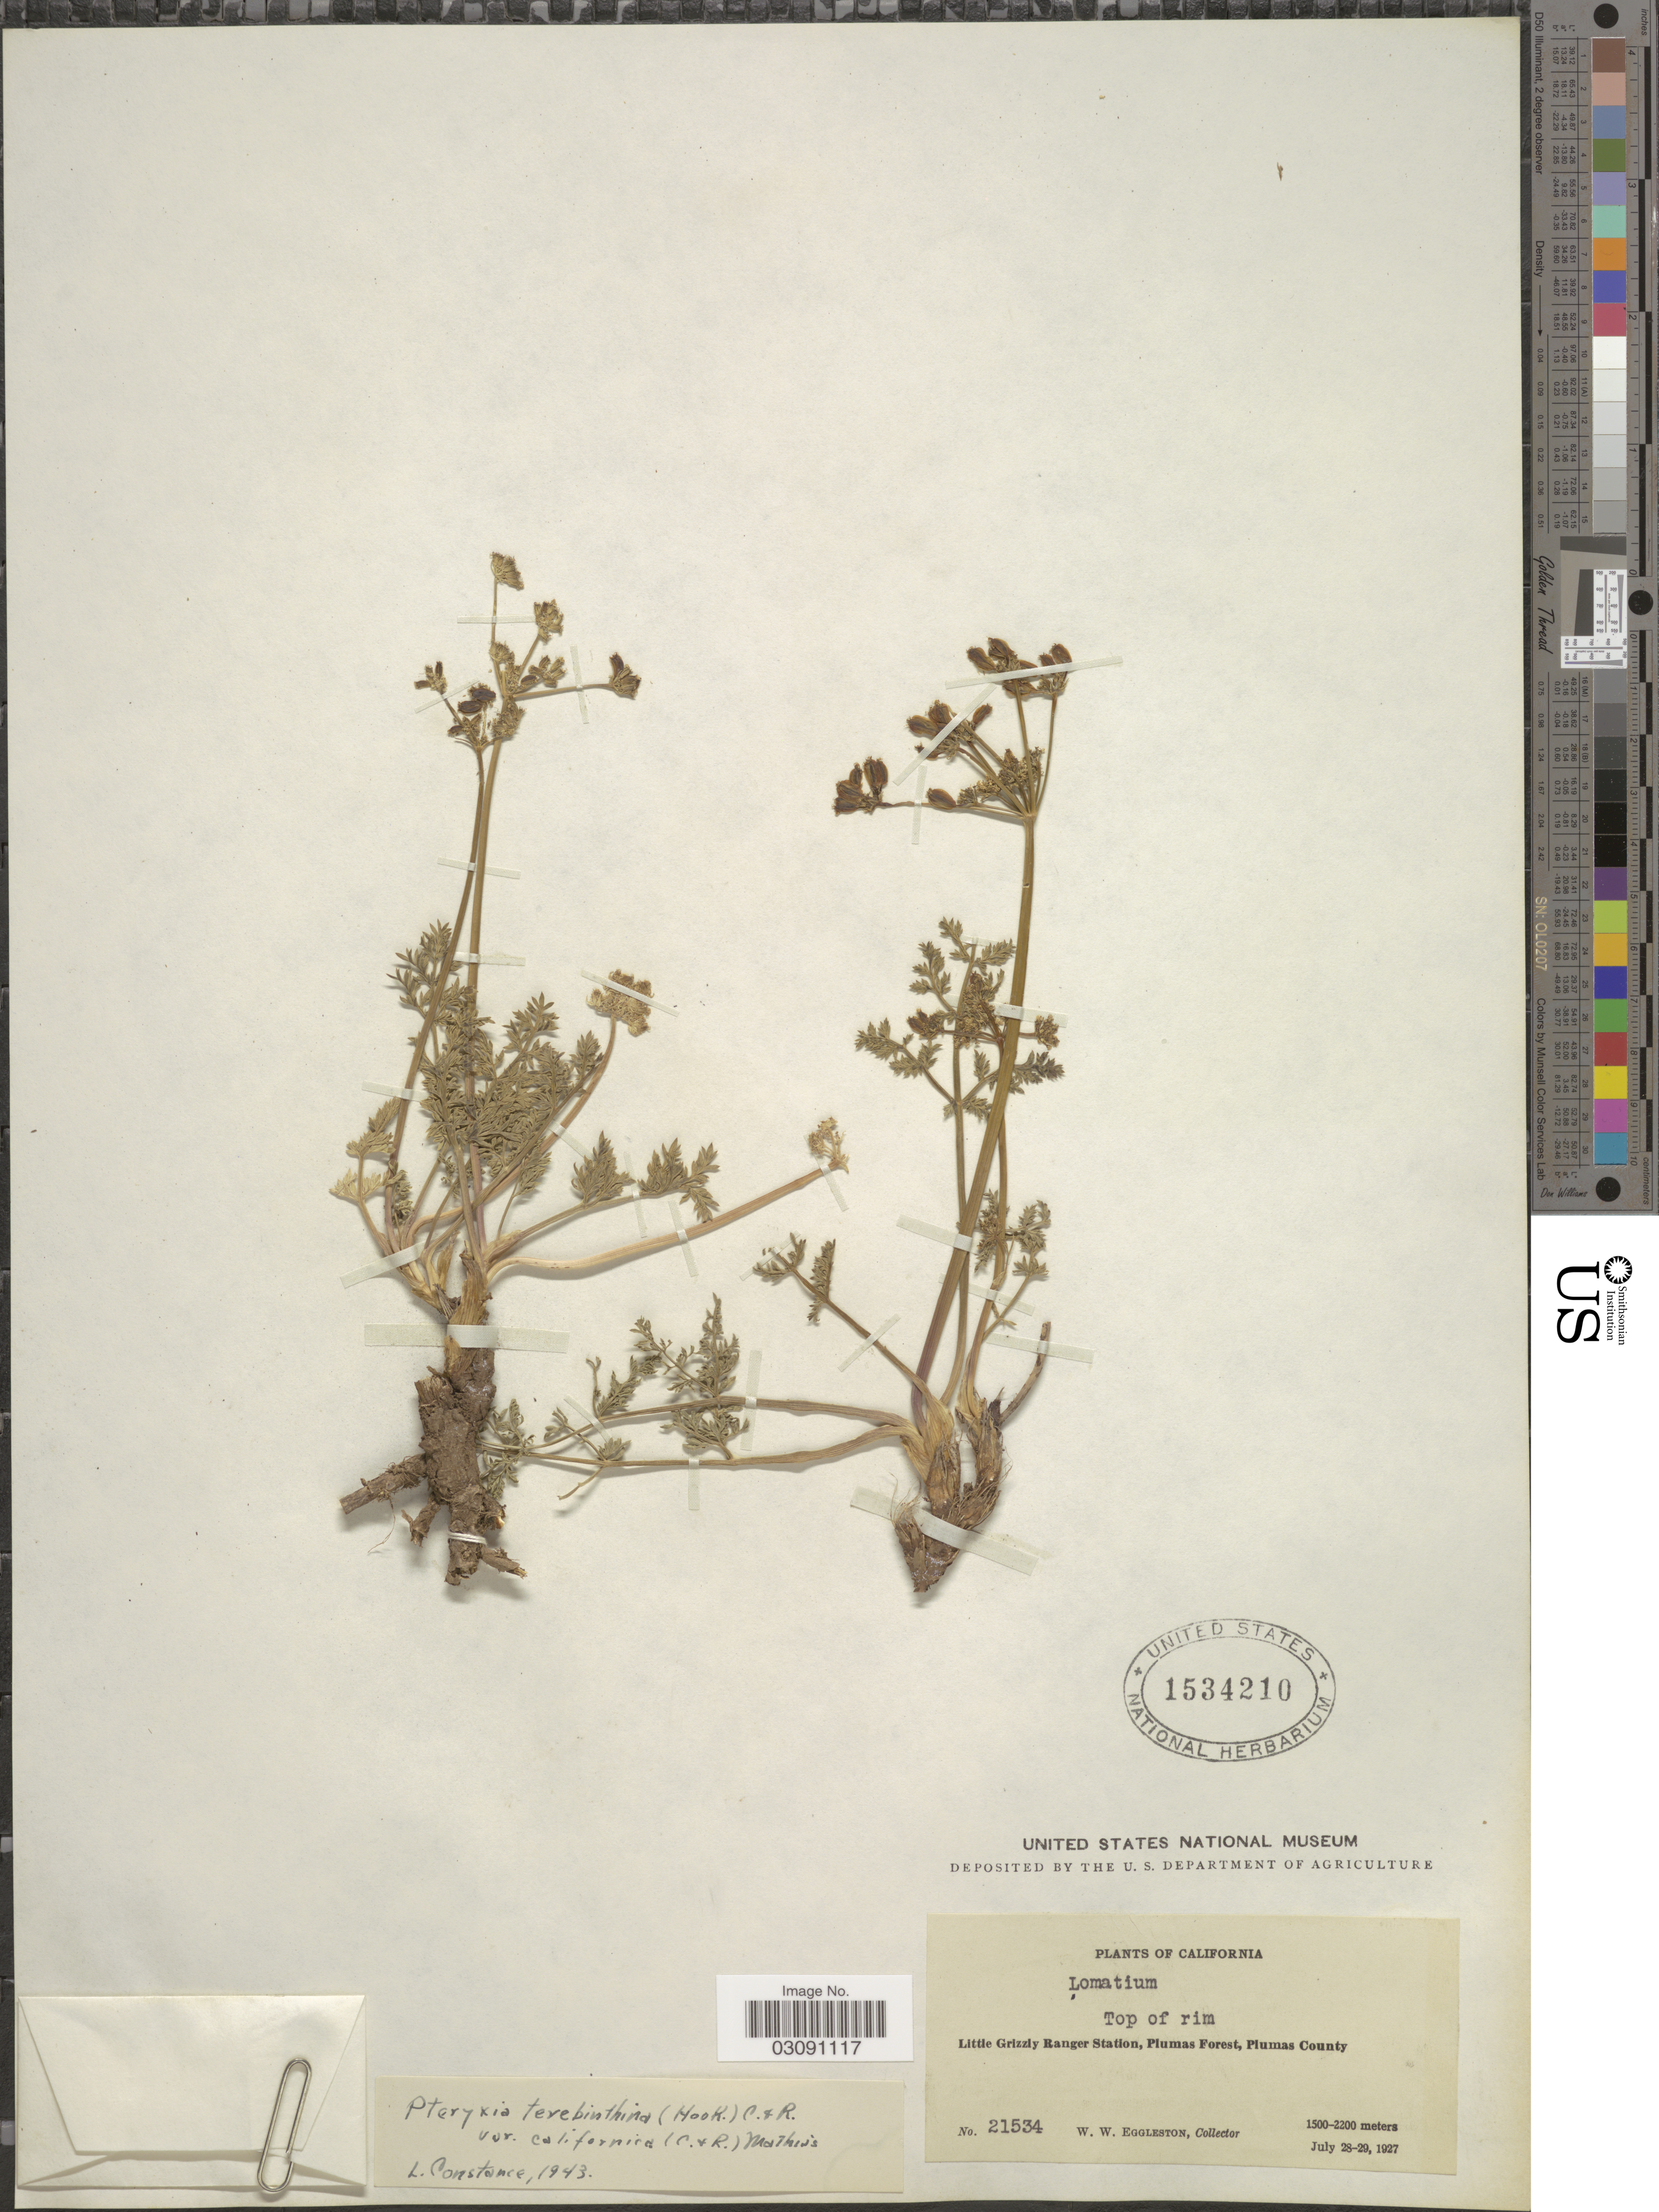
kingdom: Plantae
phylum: Tracheophyta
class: Magnoliopsida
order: Apiales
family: Apiaceae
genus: Pteryxia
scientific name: Pteryxia terebinthina var. californica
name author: (J.M. Coult. & Rose) Mathias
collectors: W. W. Eggleston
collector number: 21534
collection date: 1927-07-28/1927-07-29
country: United States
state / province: California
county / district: Plumas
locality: Little Grizzly Ranger Station, Plumas Forest, Plumas County.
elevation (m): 1500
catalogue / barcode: US 1534210